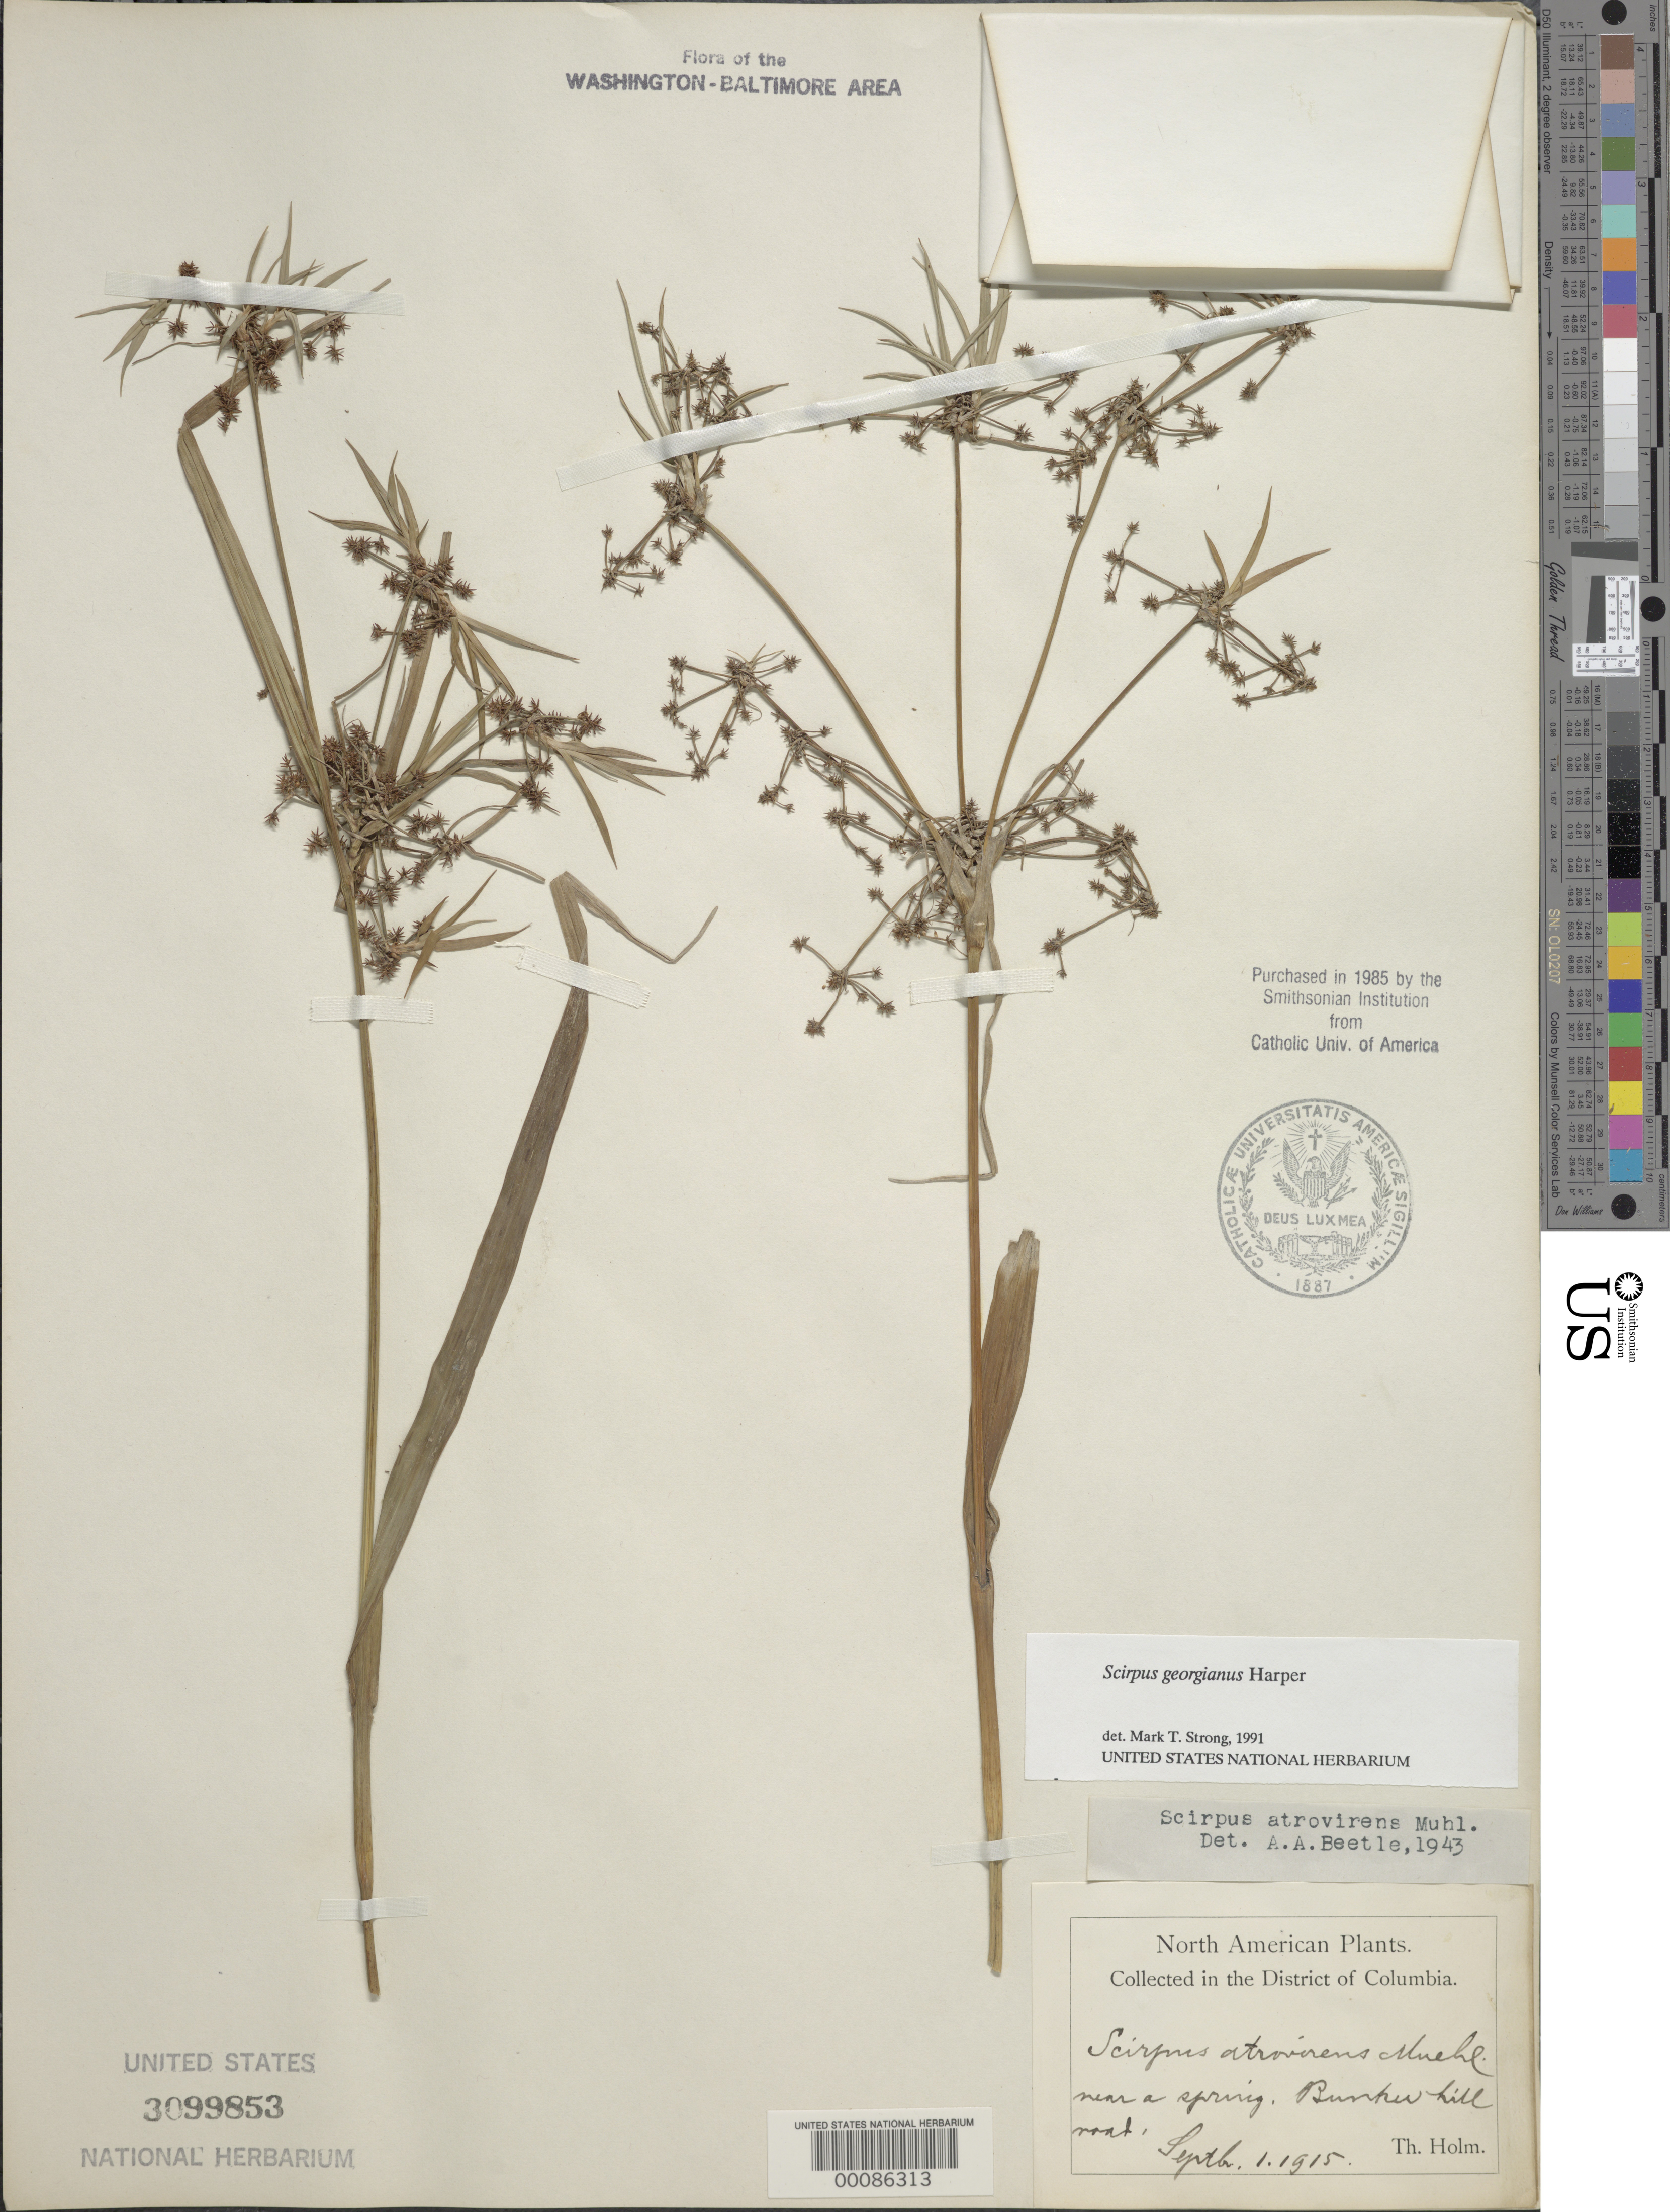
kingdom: Plantae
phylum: Tracheophyta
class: Liliopsida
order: Poales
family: Cyperaceae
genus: Scirpus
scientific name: Scirpus atrovirens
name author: Willd.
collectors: T. Holm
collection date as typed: -1 Sep 1915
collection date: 1915-09-01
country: United States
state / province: District of Columbia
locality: Bunker Hill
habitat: Near spring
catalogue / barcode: US 3099853